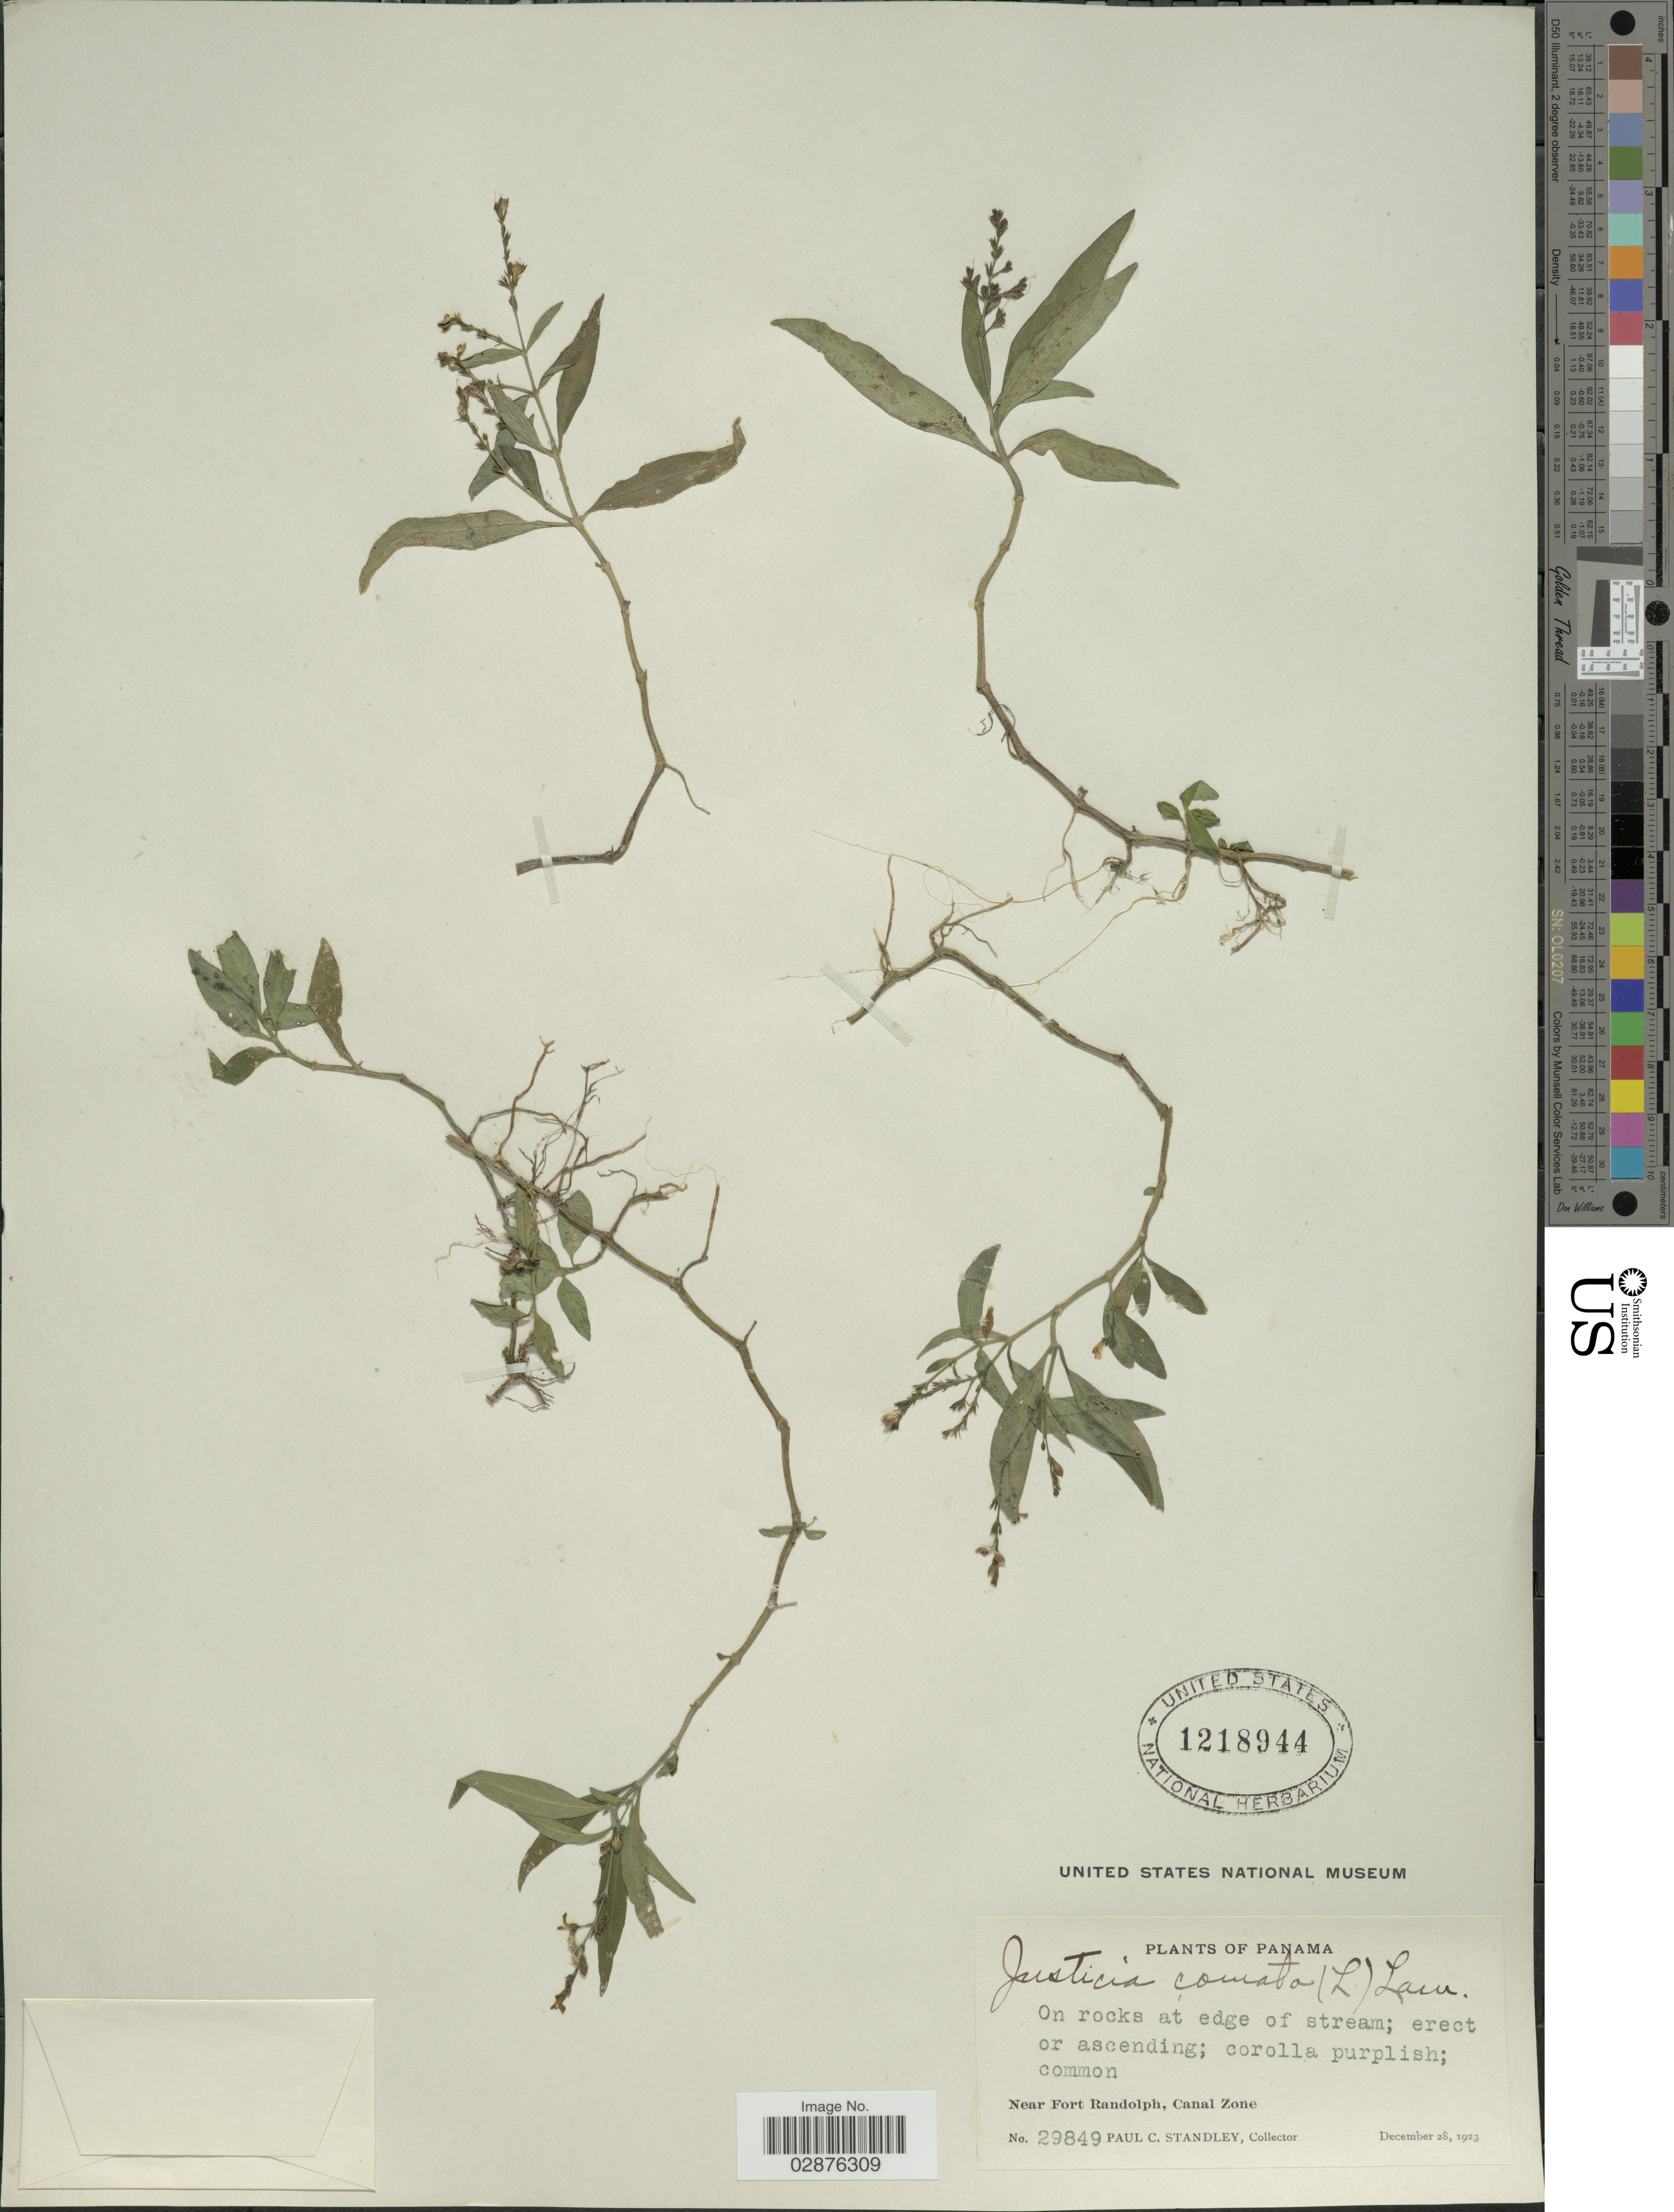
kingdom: Plantae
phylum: Tracheophyta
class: Magnoliopsida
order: Lamiales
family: Acanthaceae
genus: Justicia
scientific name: Justicia comata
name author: (L.) Lam.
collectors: P. C. Standley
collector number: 29849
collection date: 1923-12-28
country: Panama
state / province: Colón / Panamá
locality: Near Fort Randolph, Canal Zone.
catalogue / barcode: US 1218944